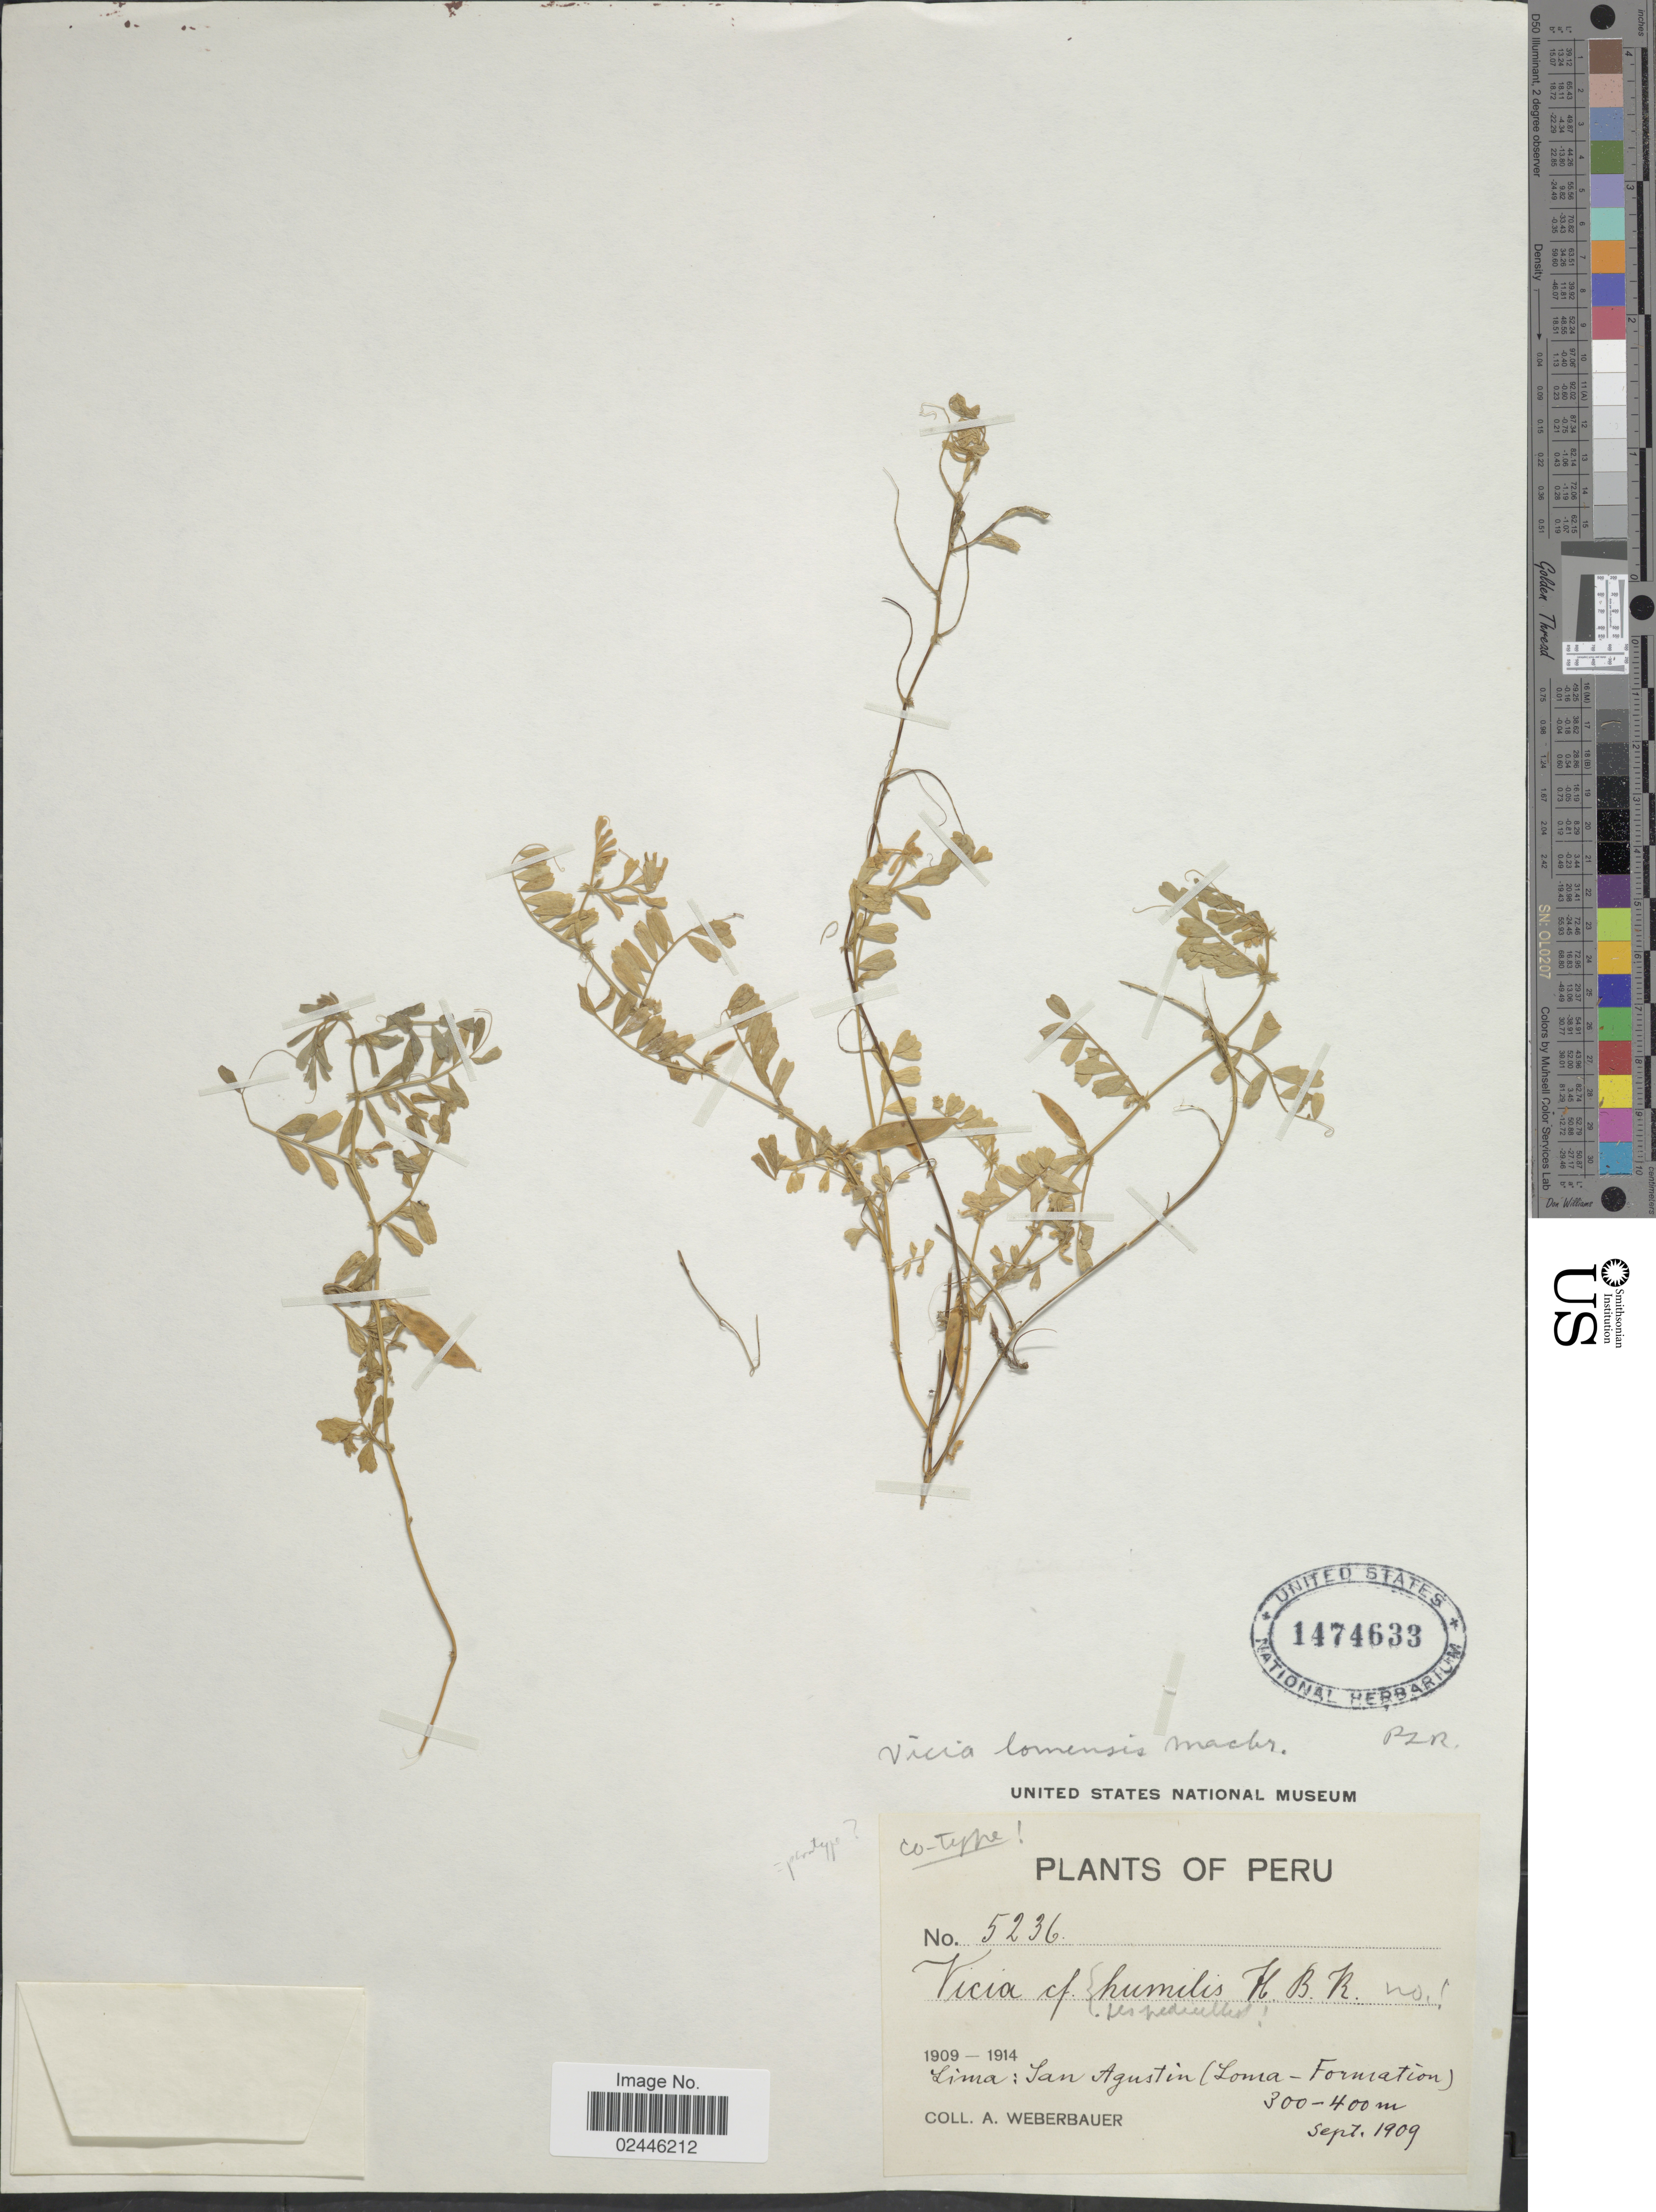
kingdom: Plantae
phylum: Tracheophyta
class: Magnoliopsida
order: Fabales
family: Fabaceae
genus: Vicia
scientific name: Vicia ludoviciana var. leavenworthii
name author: (Torr. & A. Gray) Broich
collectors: A. Weberbauer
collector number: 5236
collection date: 1909-09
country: Peru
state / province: Lima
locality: San Agustin (Loma-Formation)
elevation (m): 300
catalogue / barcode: US 1474633